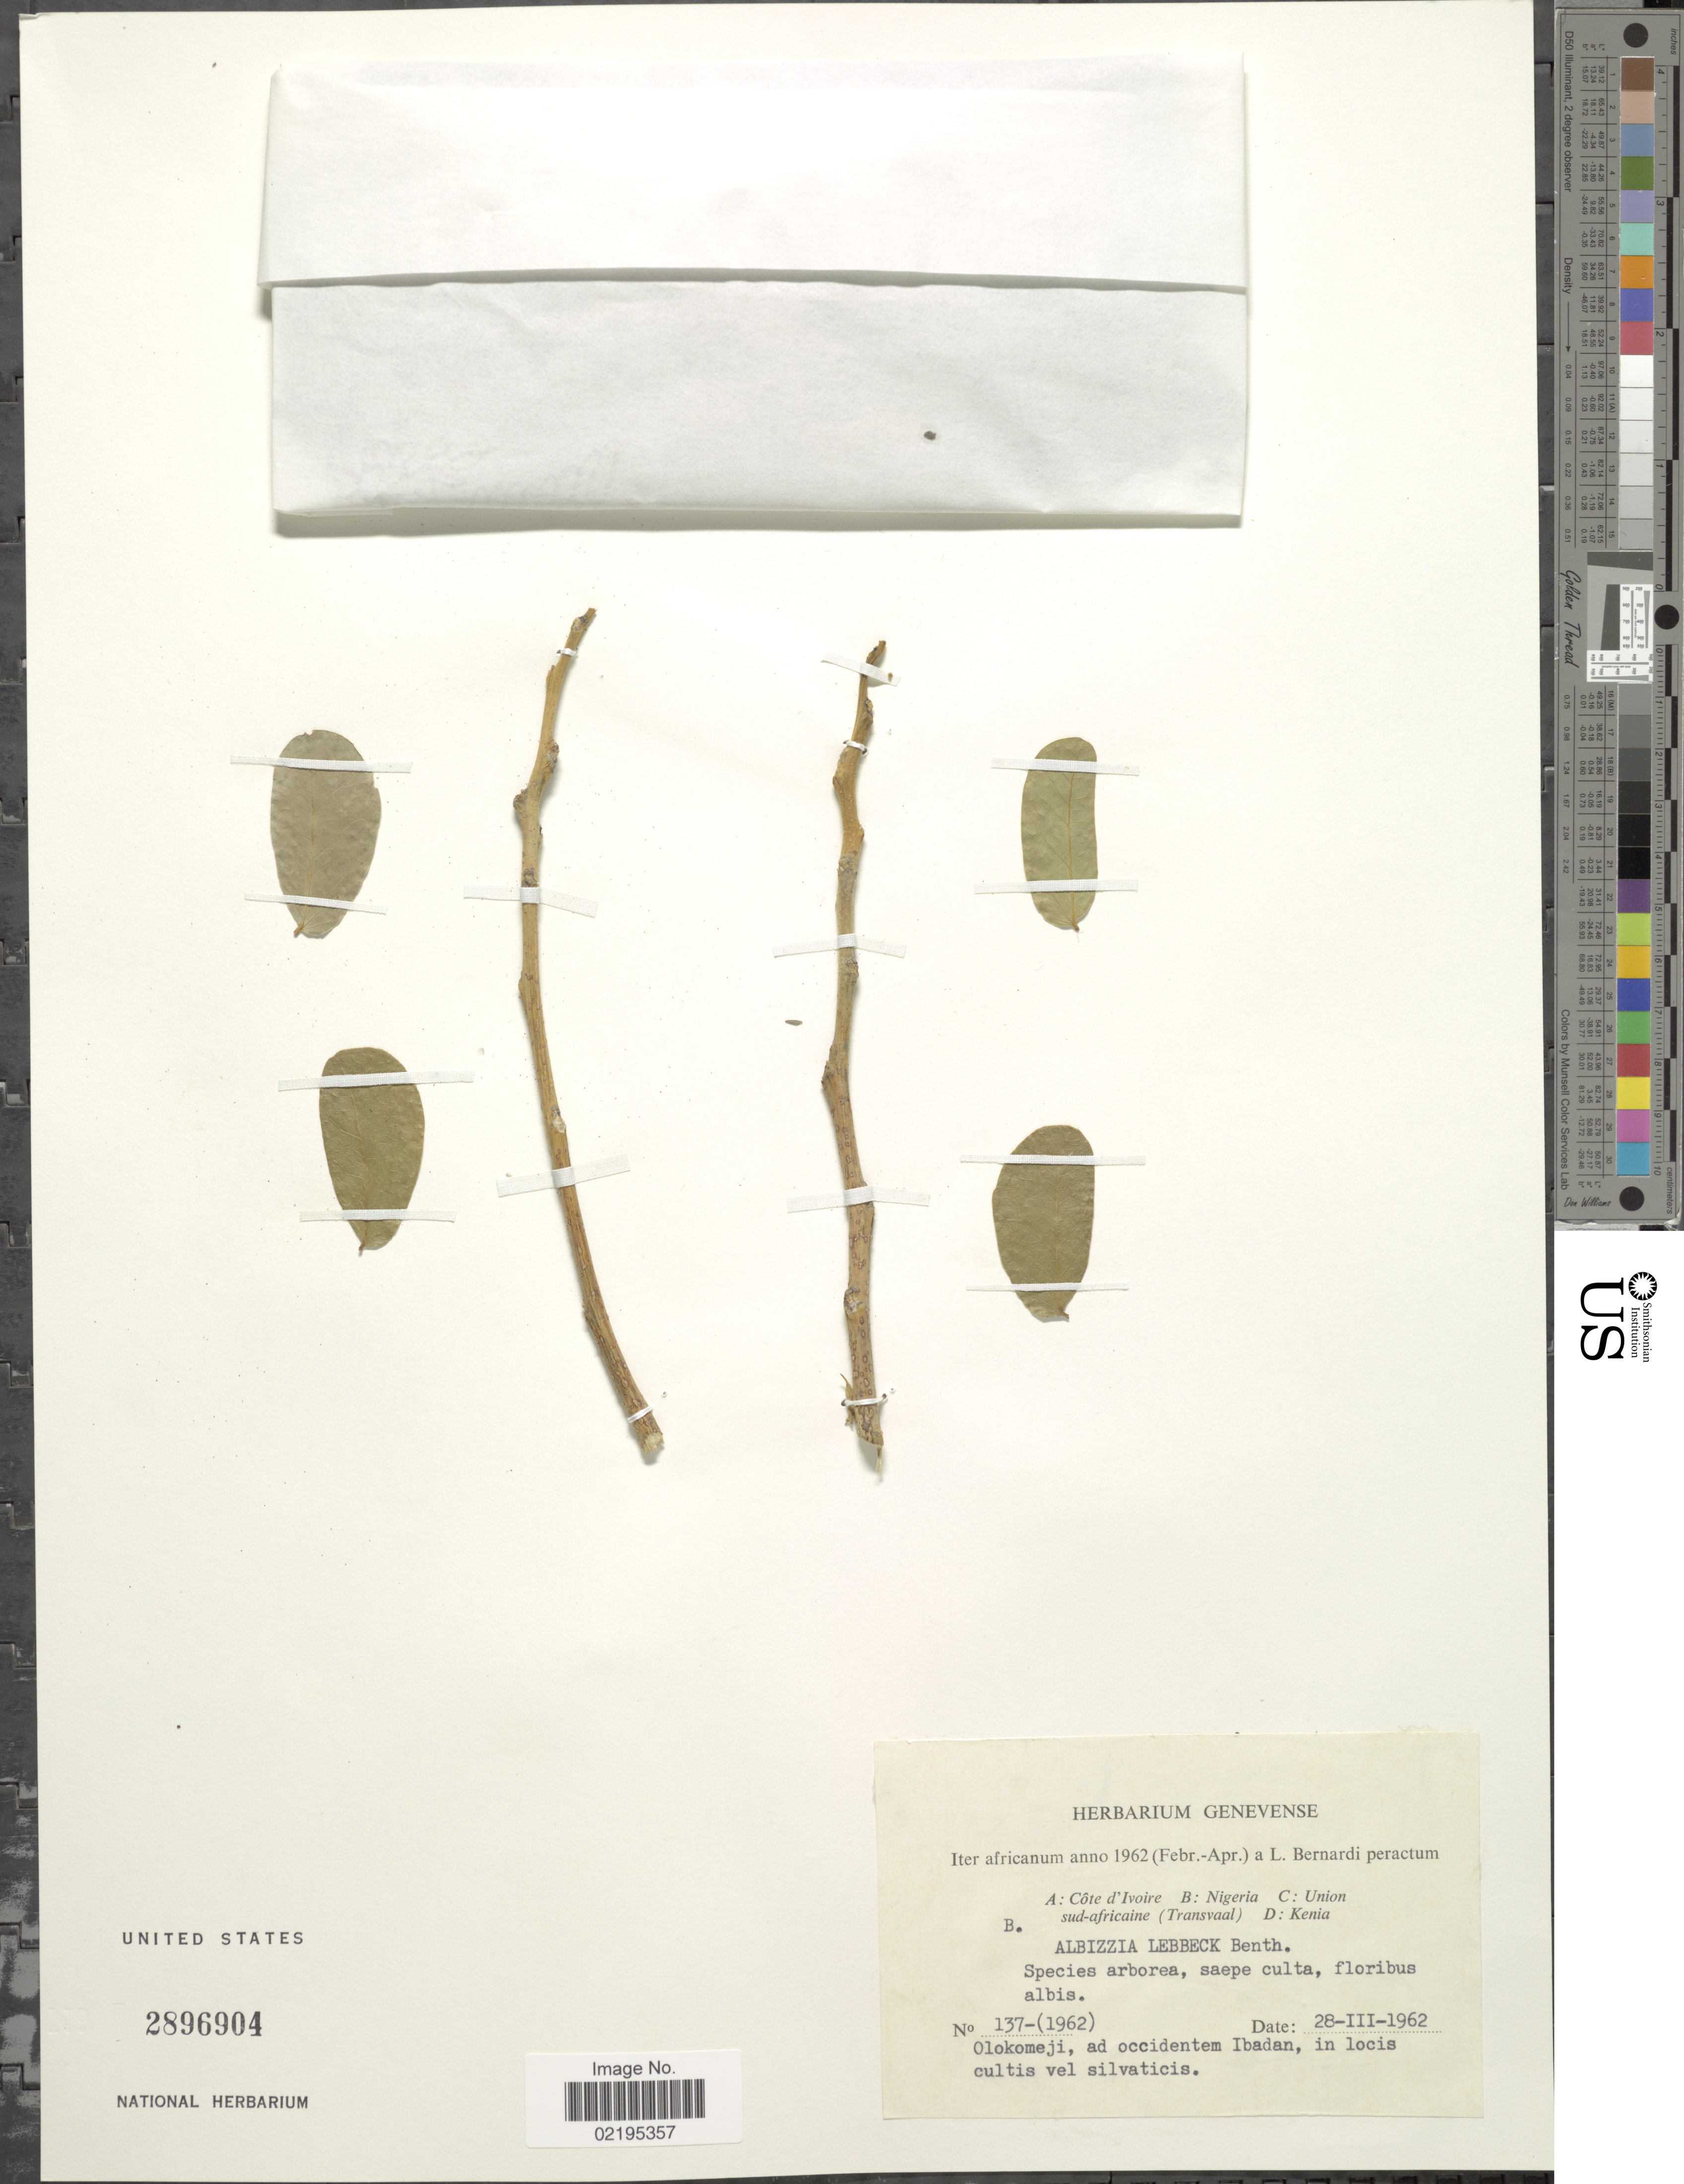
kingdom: Plantae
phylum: Tracheophyta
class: Magnoliopsida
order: Fabales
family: Fabaceae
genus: Albizia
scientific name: Albizia lebbeck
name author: (L.) Benth.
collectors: L. Bernardi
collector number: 137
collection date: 1962-03-28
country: Nigeria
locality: Olokomeji, ad occidentem Ibadan, in locis cultis vel silvaticis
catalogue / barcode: US 2896904